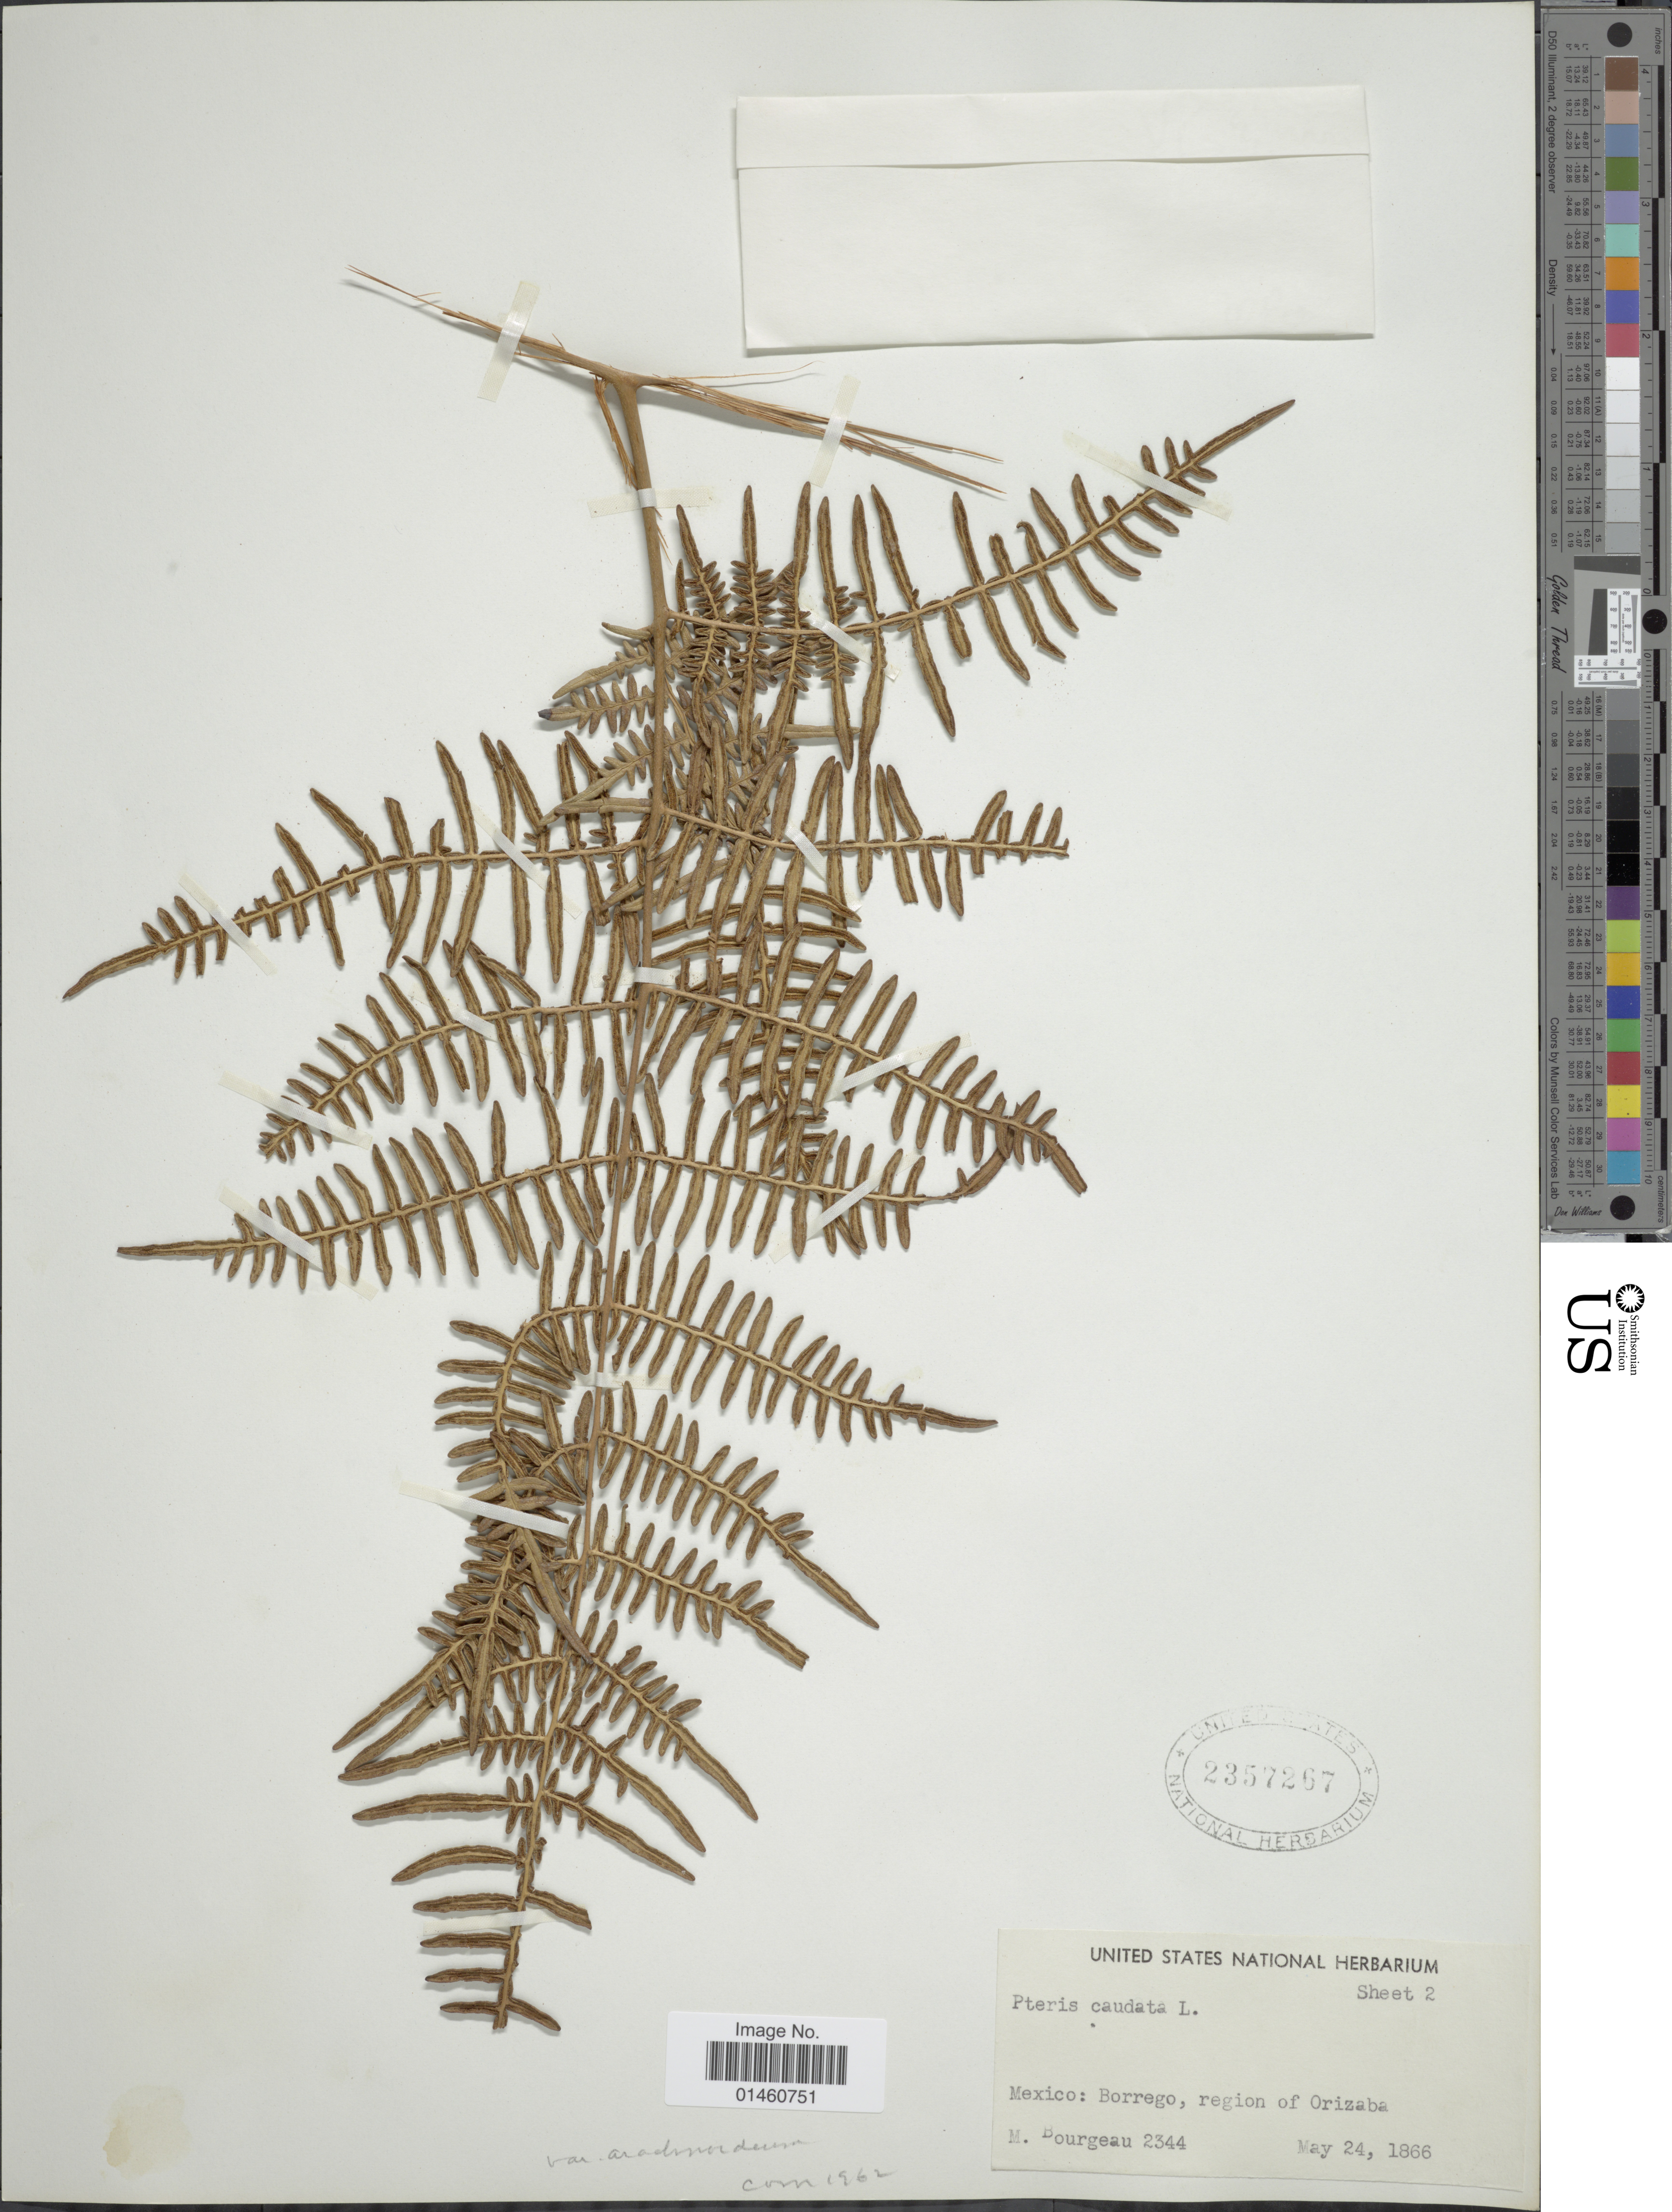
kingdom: Plantae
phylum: Tracheophyta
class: Polypodiopsida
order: Polypodiales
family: Dennstaedtiaceae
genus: Pteridium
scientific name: Pteridium aquilinum var. arachnoideum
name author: (Kaulf.) Herter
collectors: M. Bourgeau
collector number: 2344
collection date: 1866-05-24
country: Mexico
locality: Borrego, region of Orizaba.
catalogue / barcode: US 2357267